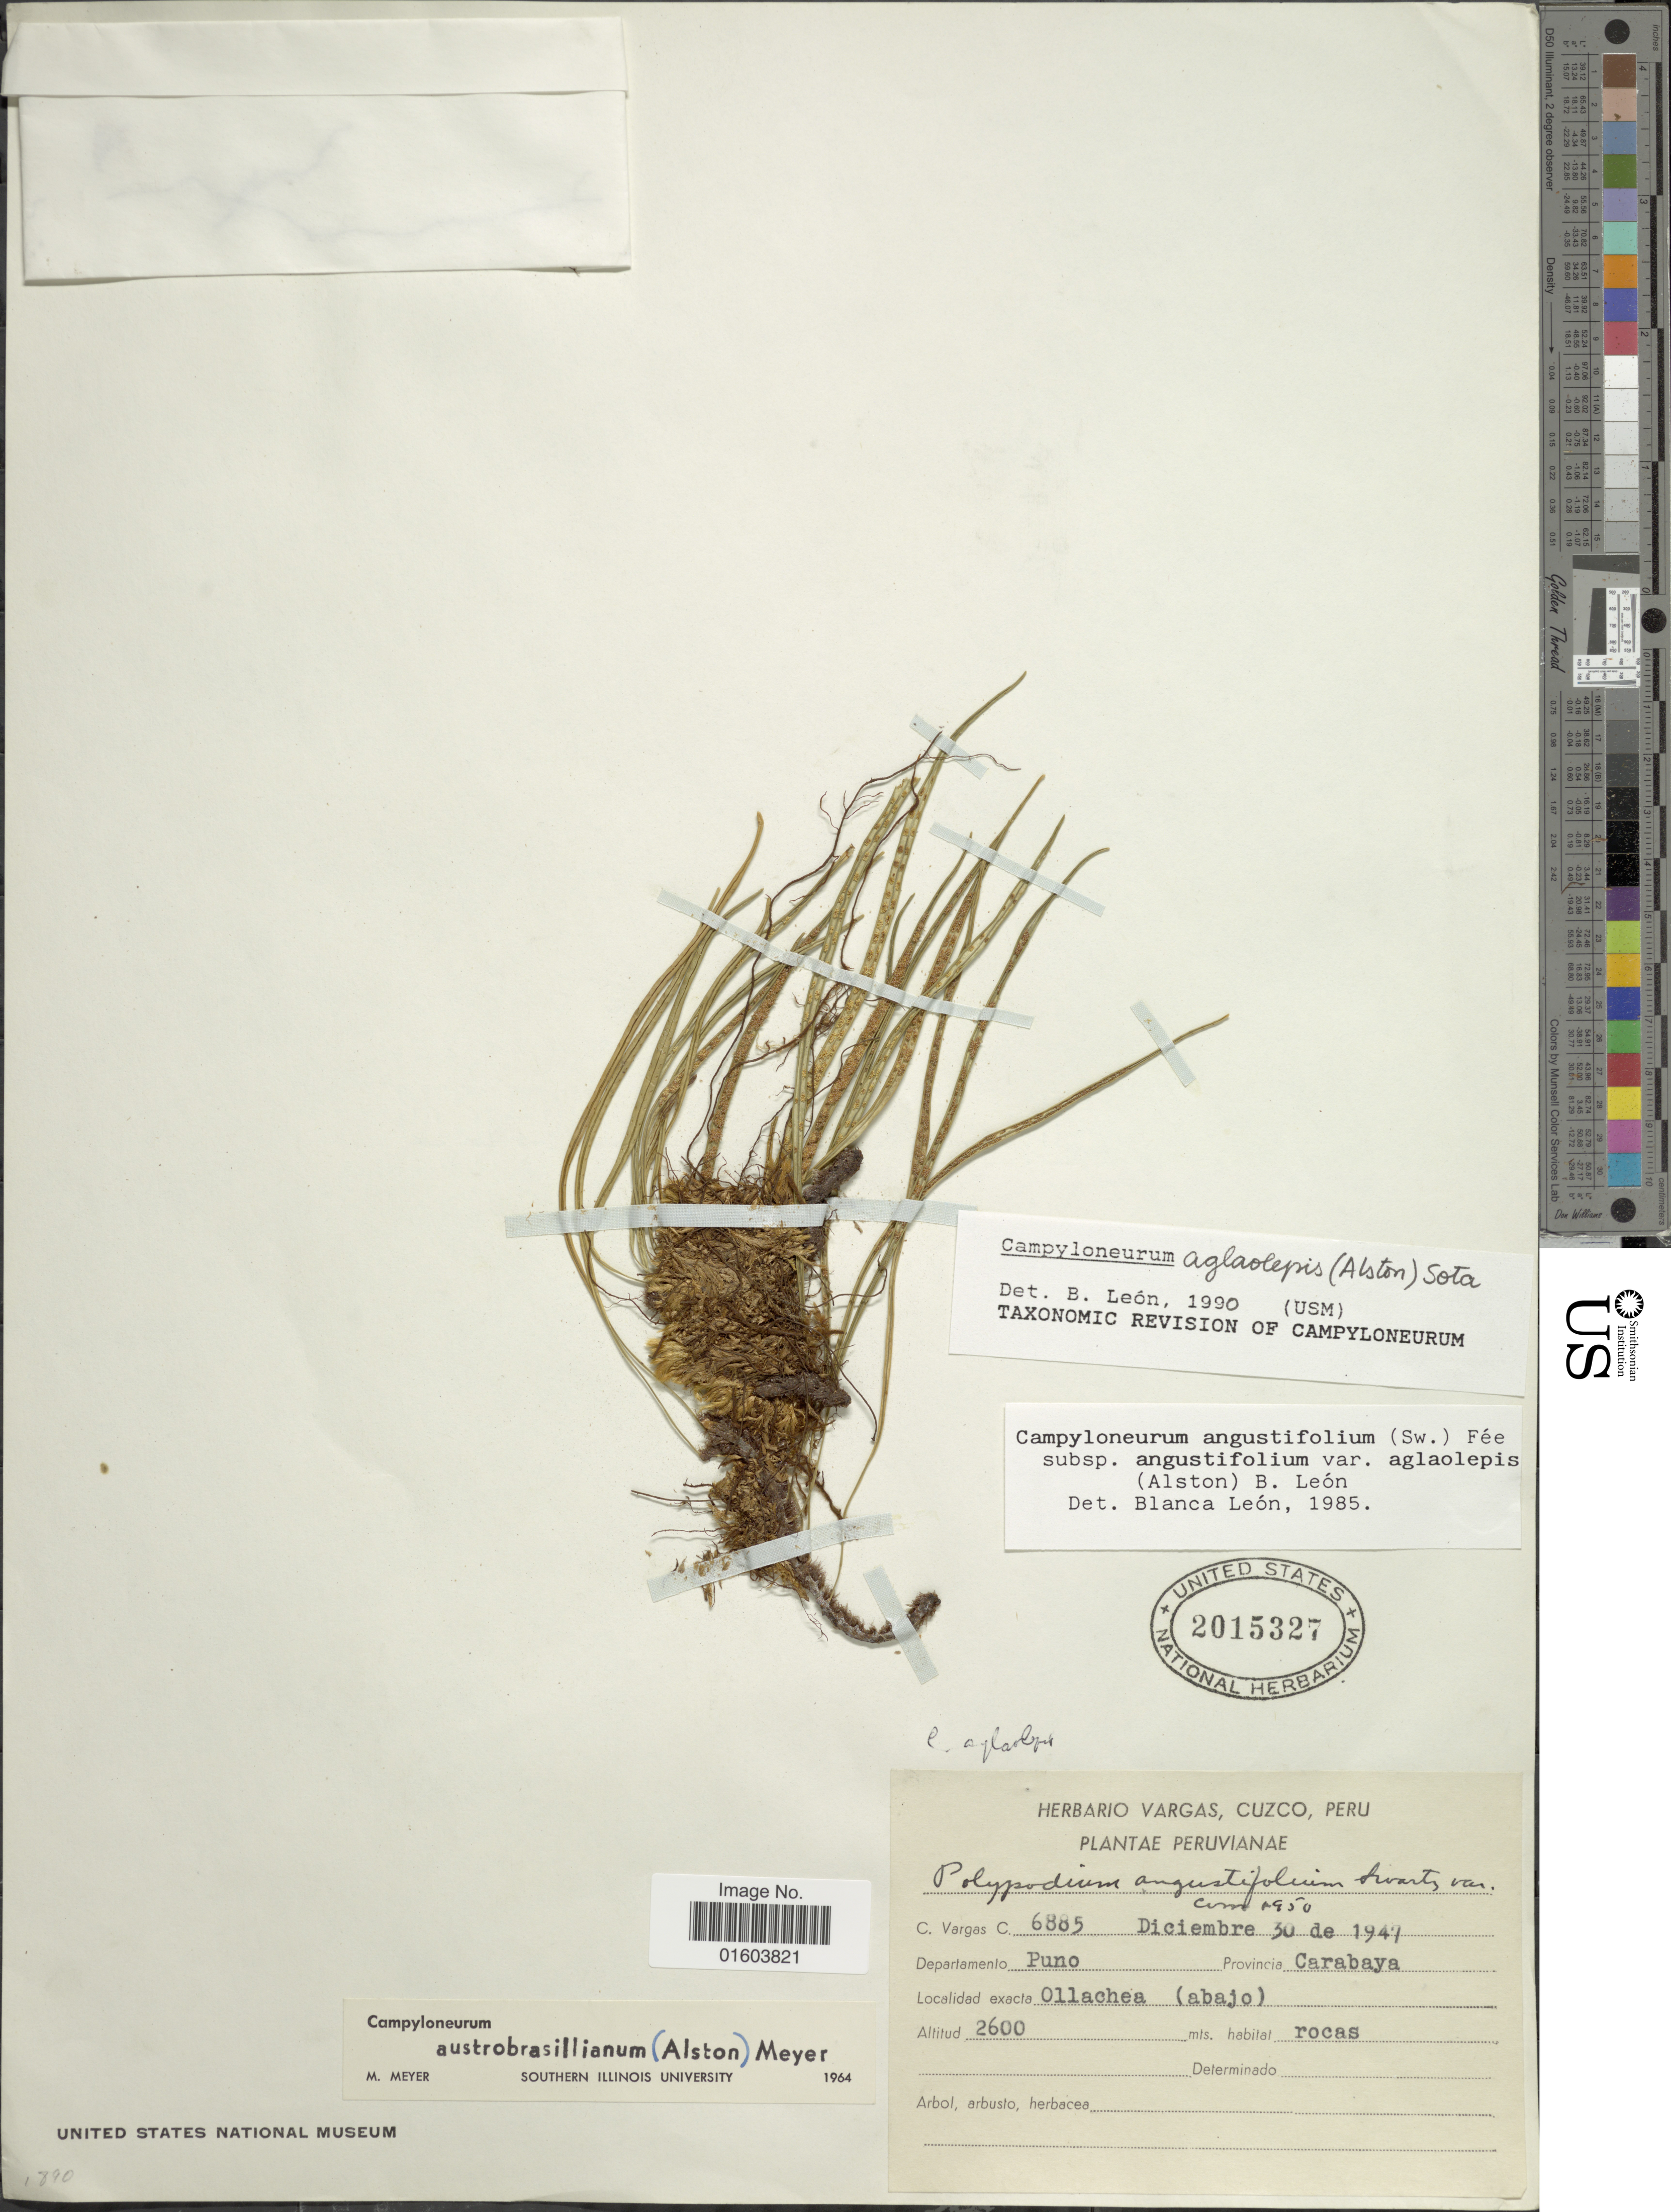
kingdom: Plantae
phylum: Tracheophyta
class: Polypodiopsida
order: Polypodiales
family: Polypodiaceae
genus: Campyloneurum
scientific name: Campyloneurum aglaolepis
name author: (Alston) Sota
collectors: C. Vargas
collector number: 6885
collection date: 1947-12-30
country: Peru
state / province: Puno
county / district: Carabaya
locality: Peruvianae. Departamento Puno, Provincia Carabaya. Ollachea (abajo).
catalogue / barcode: US 2015327